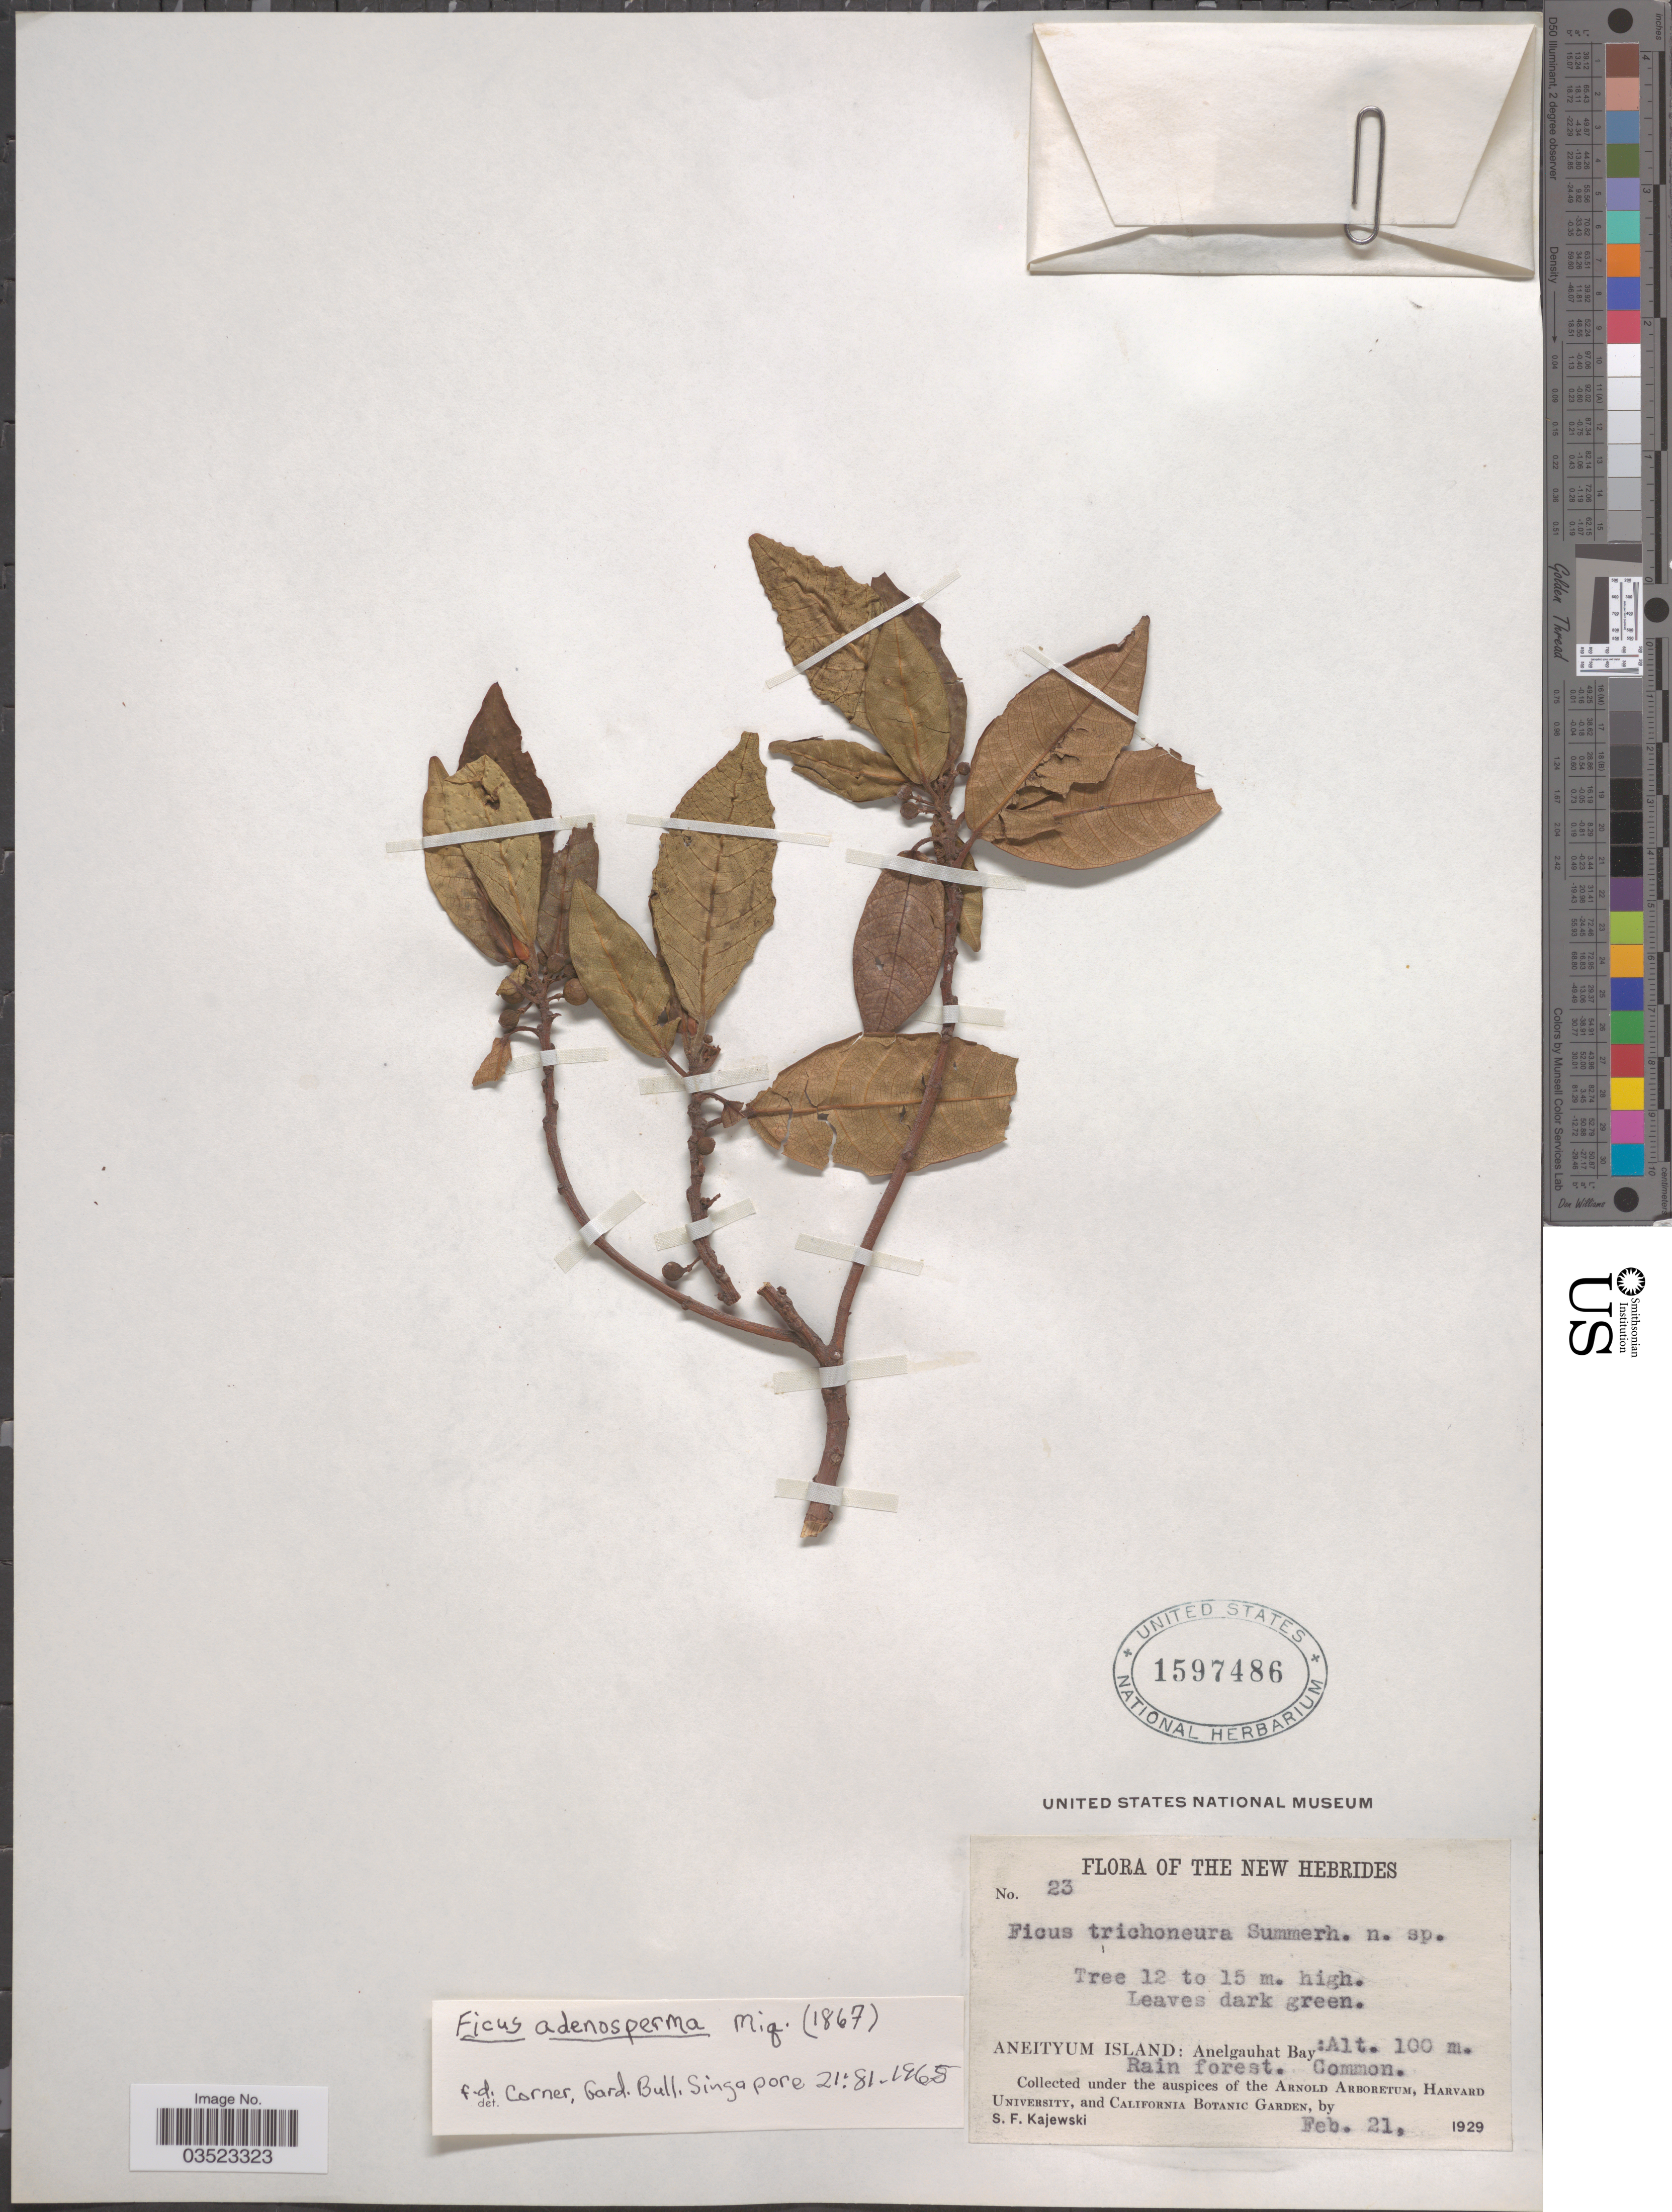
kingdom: Plantae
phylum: Tracheophyta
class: Magnoliopsida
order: Rosales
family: Moraceae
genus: Ficus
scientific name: Ficus adenosperma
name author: Miq.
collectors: S. Kajewski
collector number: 23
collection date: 1929-02-21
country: Vanuatu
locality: The New Hebrides. Aneityum Island: Anelgauhat Bay.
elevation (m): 100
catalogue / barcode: US 1597486